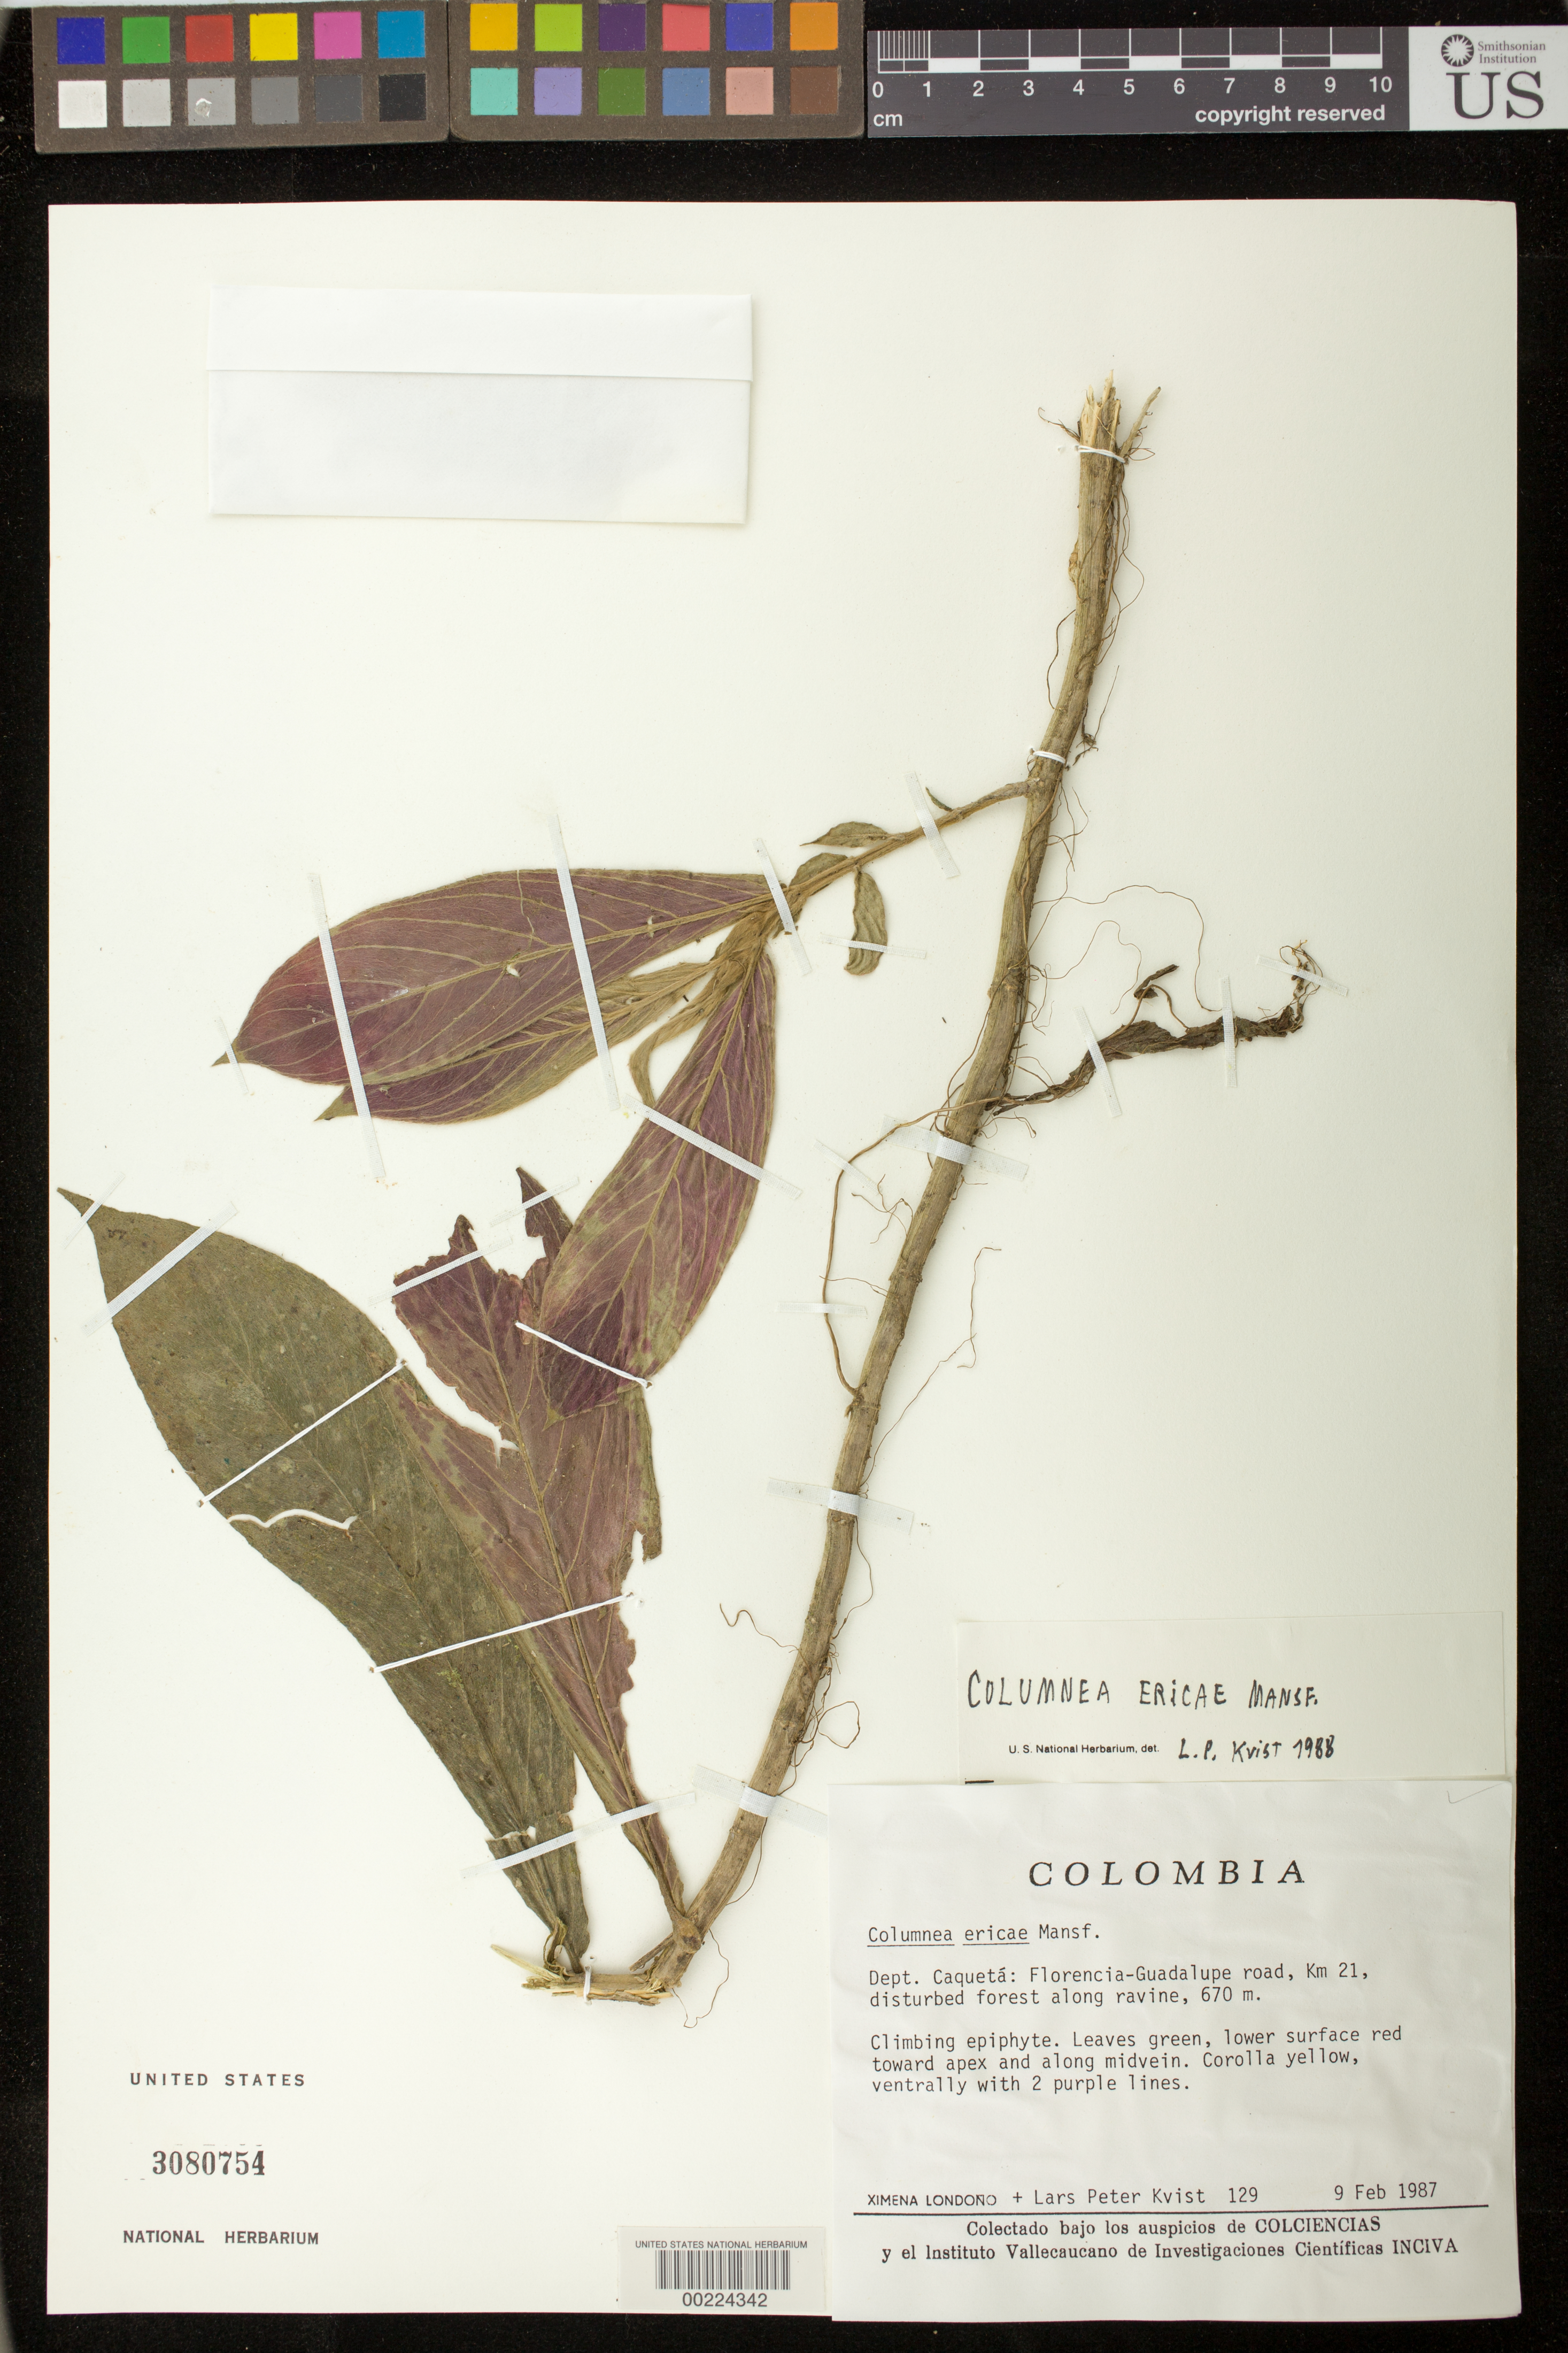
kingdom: Plantae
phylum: Tracheophyta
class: Magnoliopsida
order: Lamiales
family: Gesneriaceae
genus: Columnea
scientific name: Columnea ericae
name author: Mansf.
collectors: X. Londoño & L. P. Kvist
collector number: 129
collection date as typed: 09 Feb 1987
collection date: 1987-02-09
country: Colombia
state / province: Caquetá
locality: Florencia - Guadalupe road, km 21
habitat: Disturbed forest along ravine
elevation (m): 670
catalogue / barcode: US 3080754